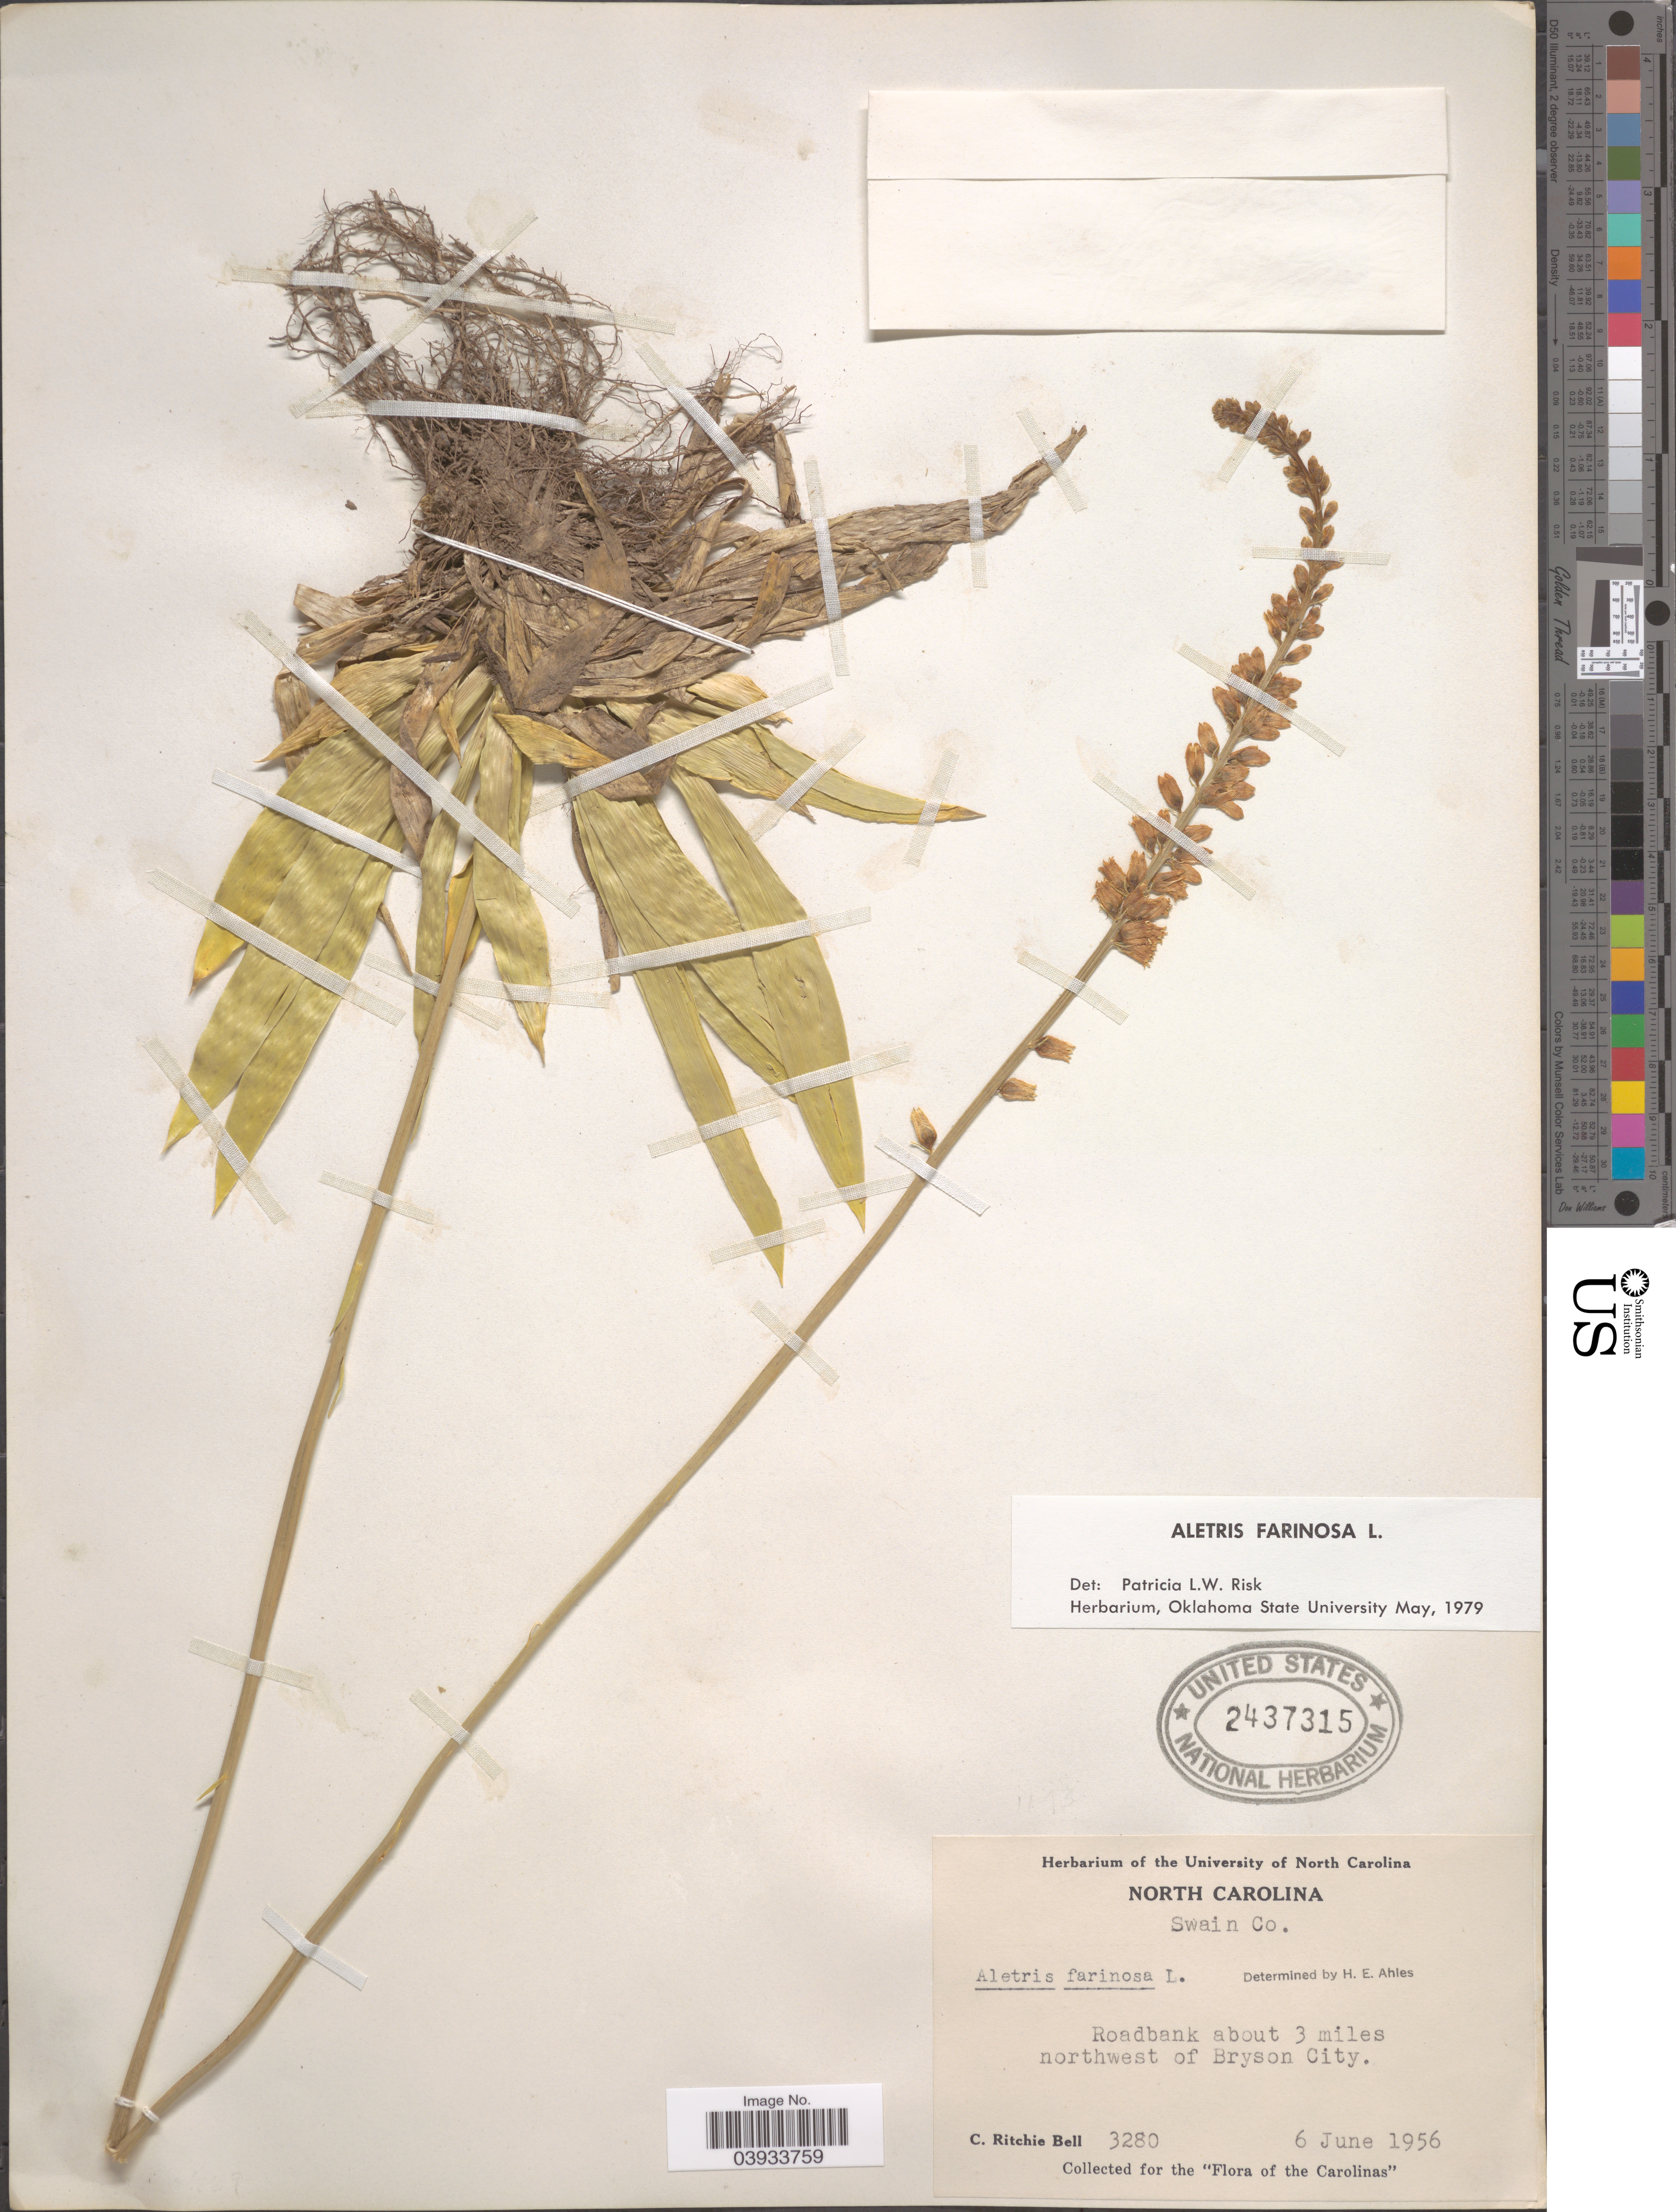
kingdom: Plantae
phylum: Tracheophyta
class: Liliopsida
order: Dioscoreales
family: Nartheciaceae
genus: Aletris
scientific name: Aletris farinosa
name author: L.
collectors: C. R. Bell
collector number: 3280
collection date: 1956-06-06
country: United States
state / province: North Carolina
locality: Swain Co. Roadbank about 3 miles northwest of Bryson City.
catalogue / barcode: US 2437315